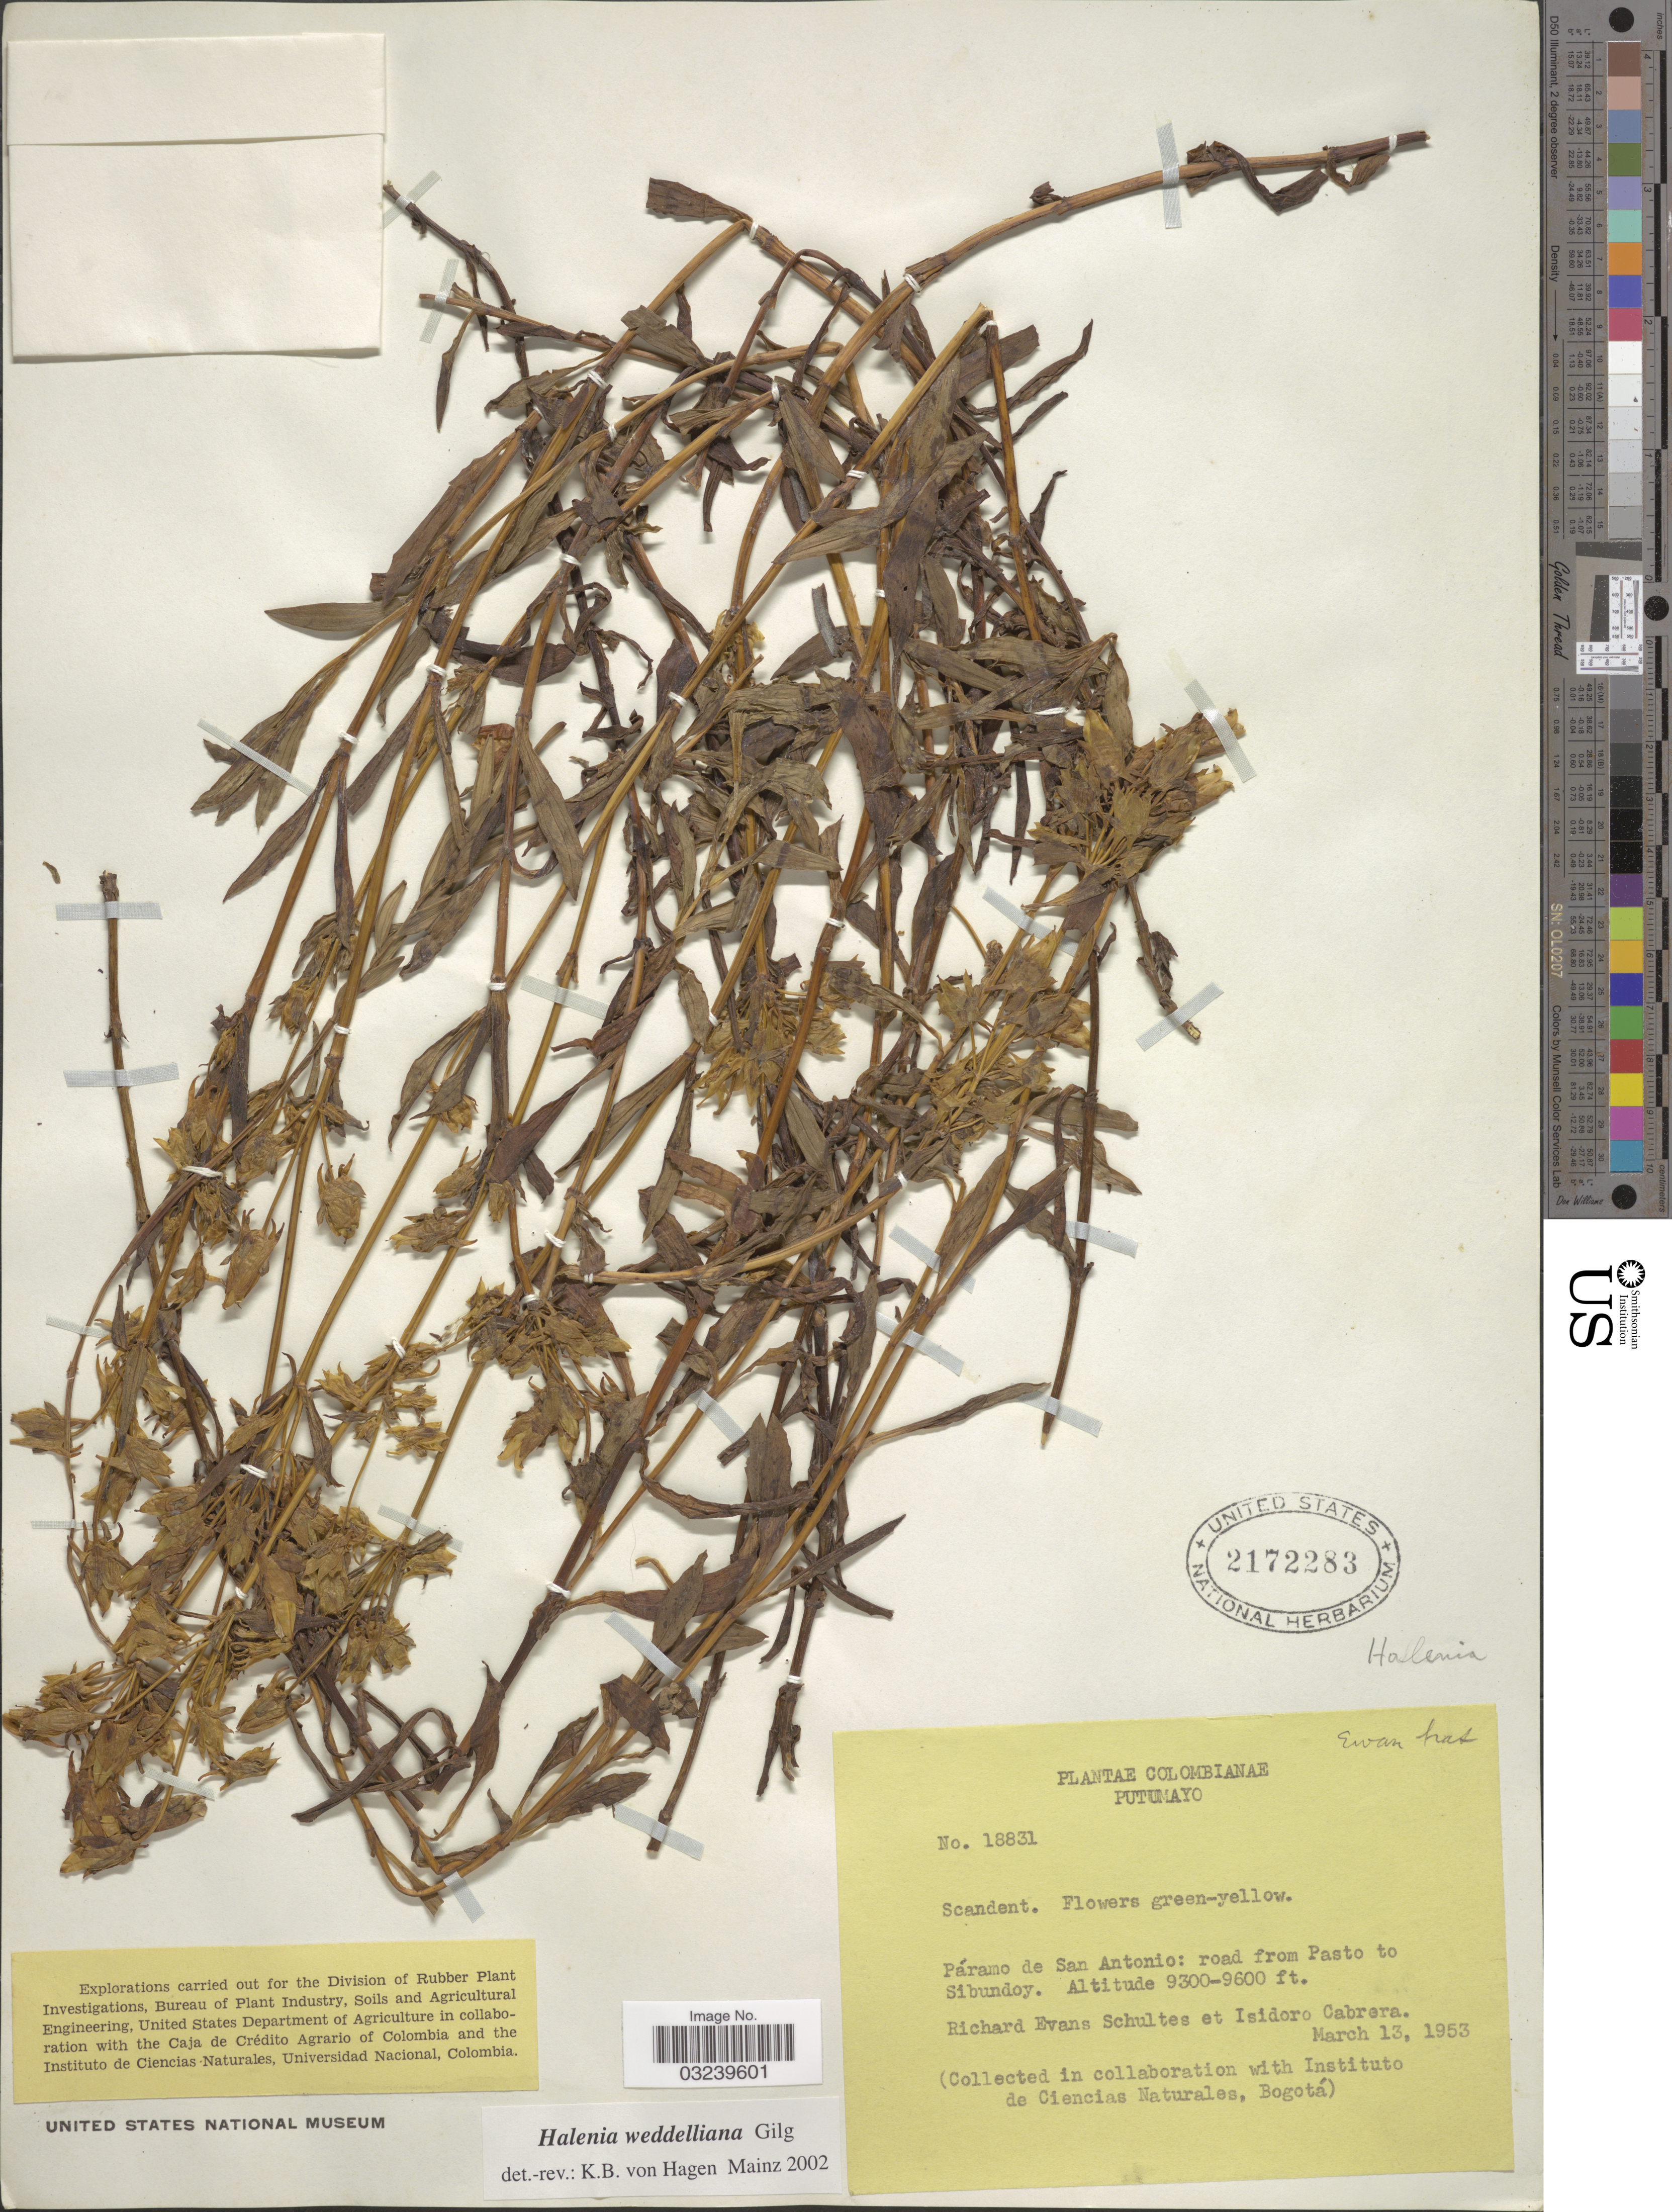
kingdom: Plantae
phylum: Tracheophyta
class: Magnoliopsida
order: Gentianales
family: Gentianaceae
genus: Halenia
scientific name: Halenia weddelliana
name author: Gilg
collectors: R. E. Schultes & I. Cabrera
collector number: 18831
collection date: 1953-03-13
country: Colombia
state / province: Putumayo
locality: Páramo de San Antonio: road from Pasto to Sibundoy.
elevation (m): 2835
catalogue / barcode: US 2172283